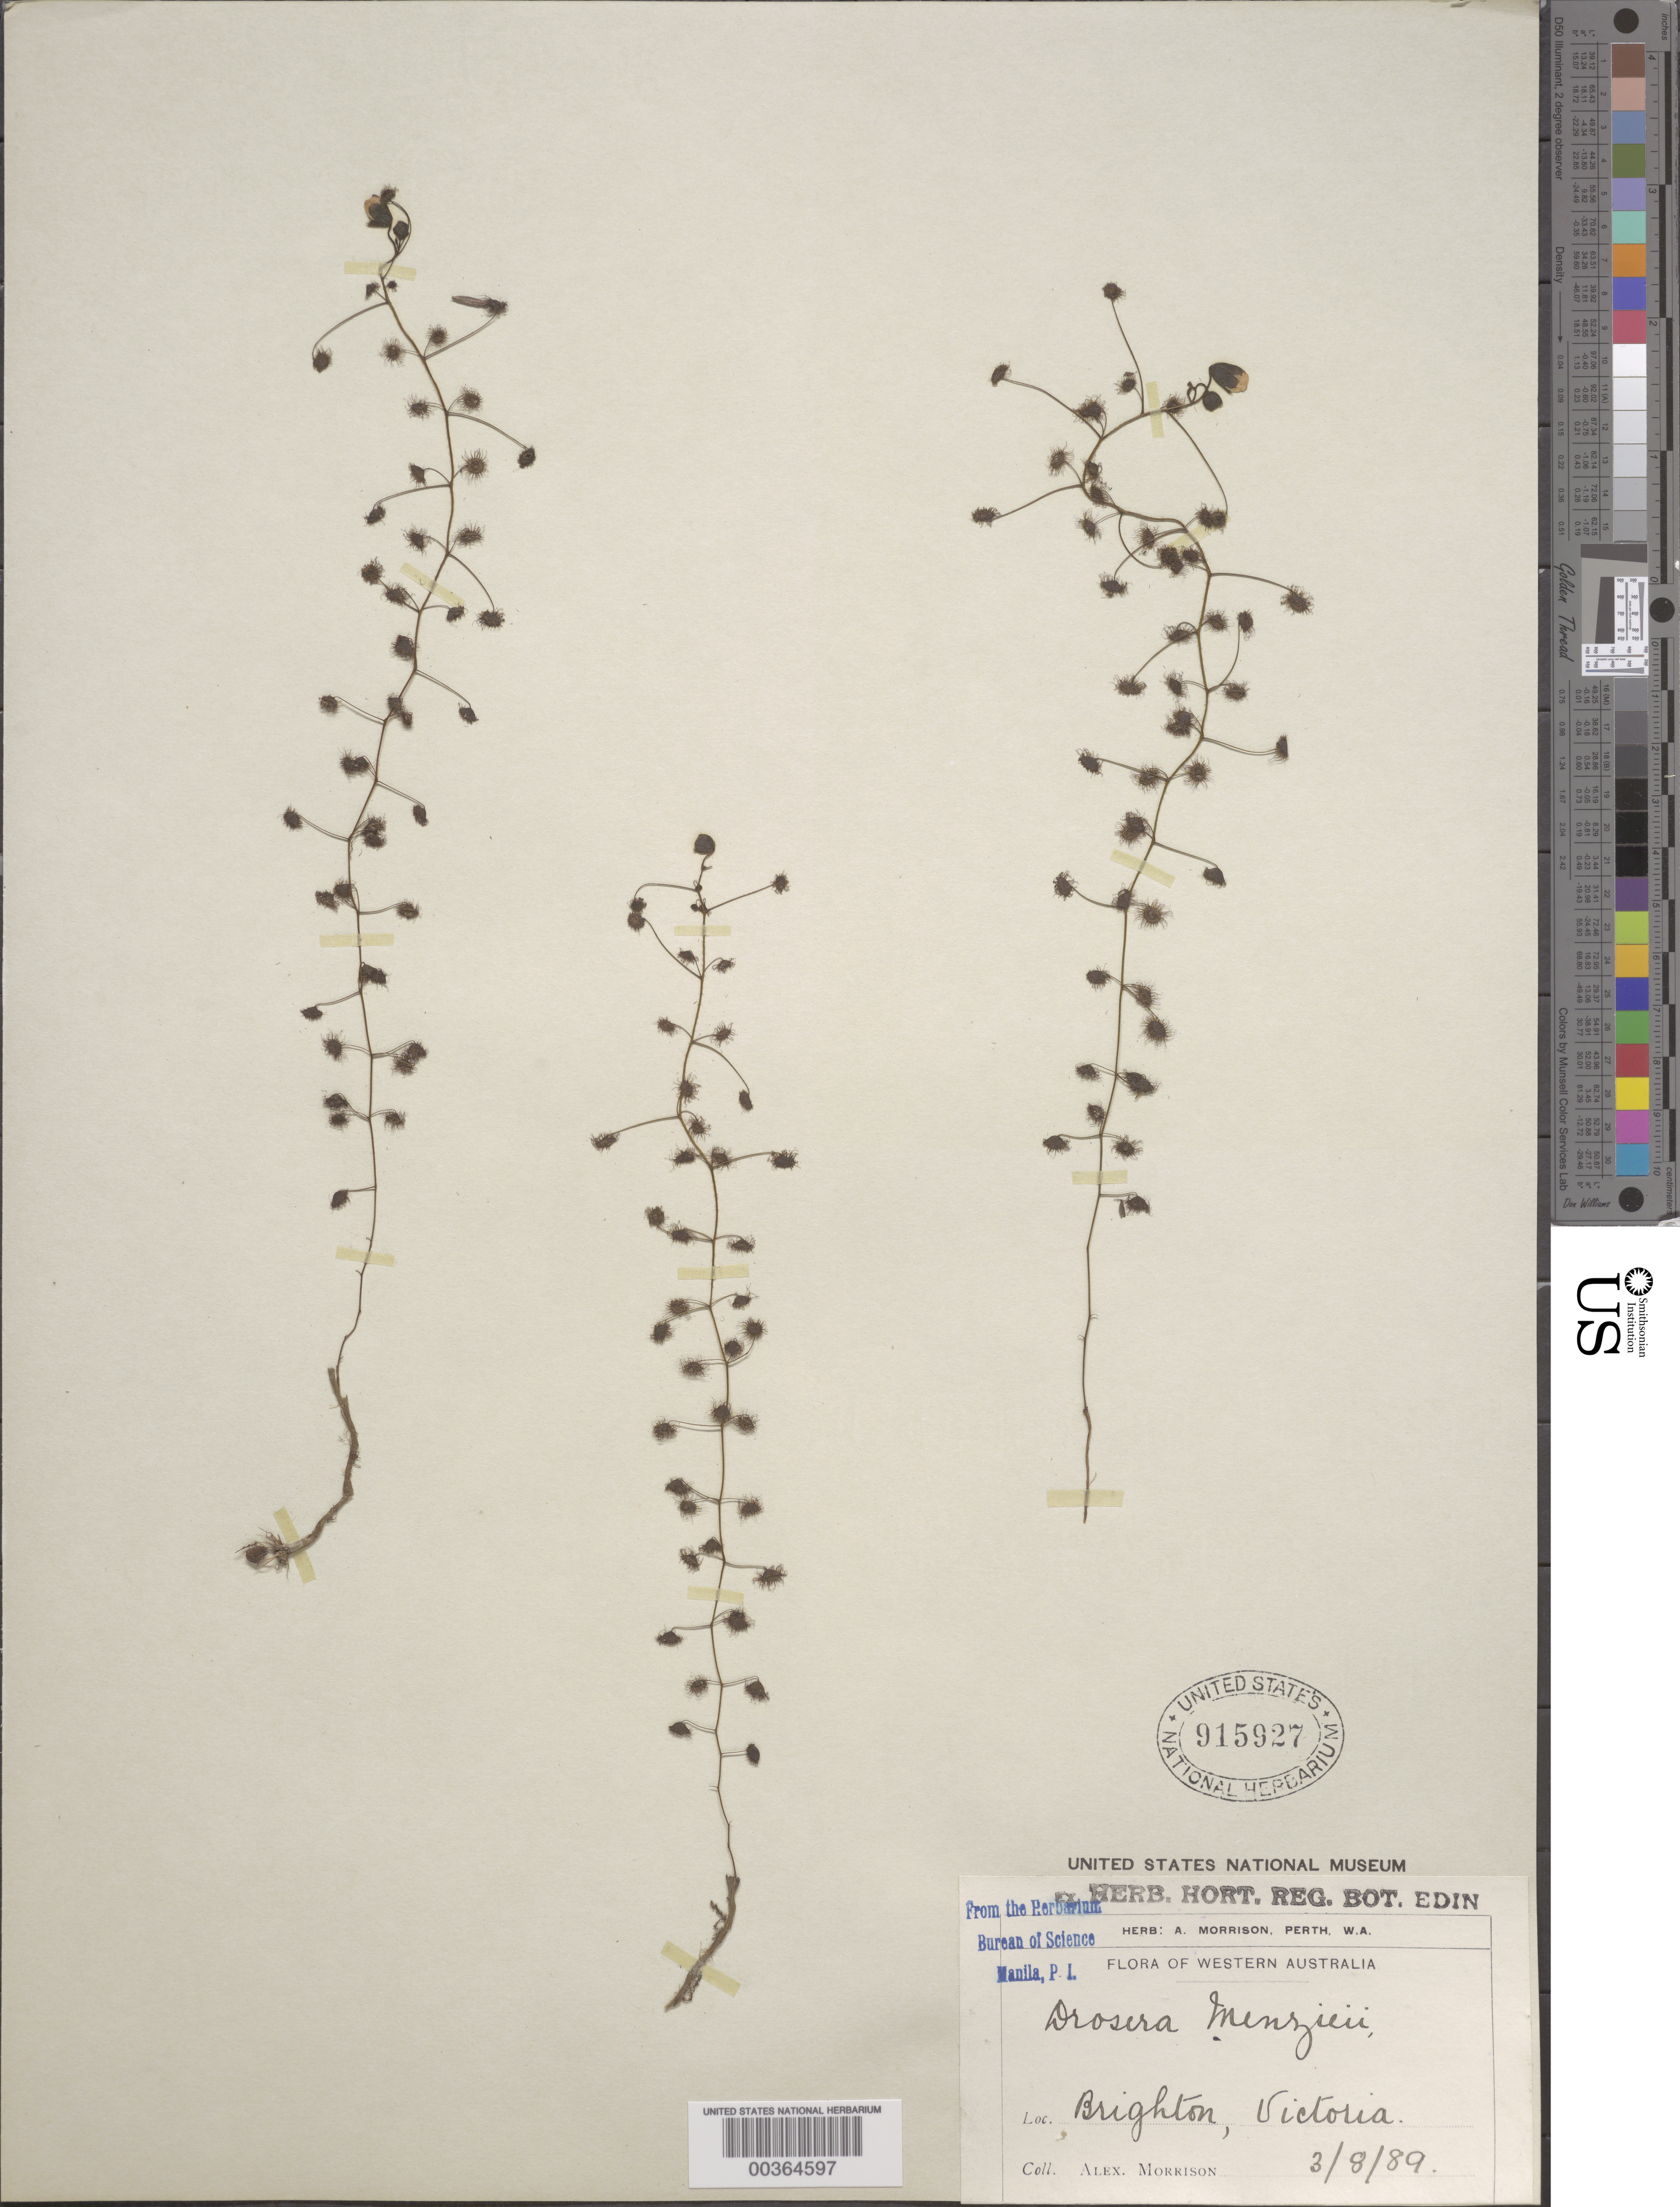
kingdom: Plantae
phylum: Tracheophyta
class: Magnoliopsida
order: Caryophyllales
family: Droseraceae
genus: Drosera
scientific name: Drosera menziesii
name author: R. Br. ex DC.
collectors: A. Morrison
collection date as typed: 03 Aug 1889 or 08 Mar 1889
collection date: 1889-03-08 or 1889-08-03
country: Australia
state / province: Victoria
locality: Brighton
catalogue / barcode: US 915927